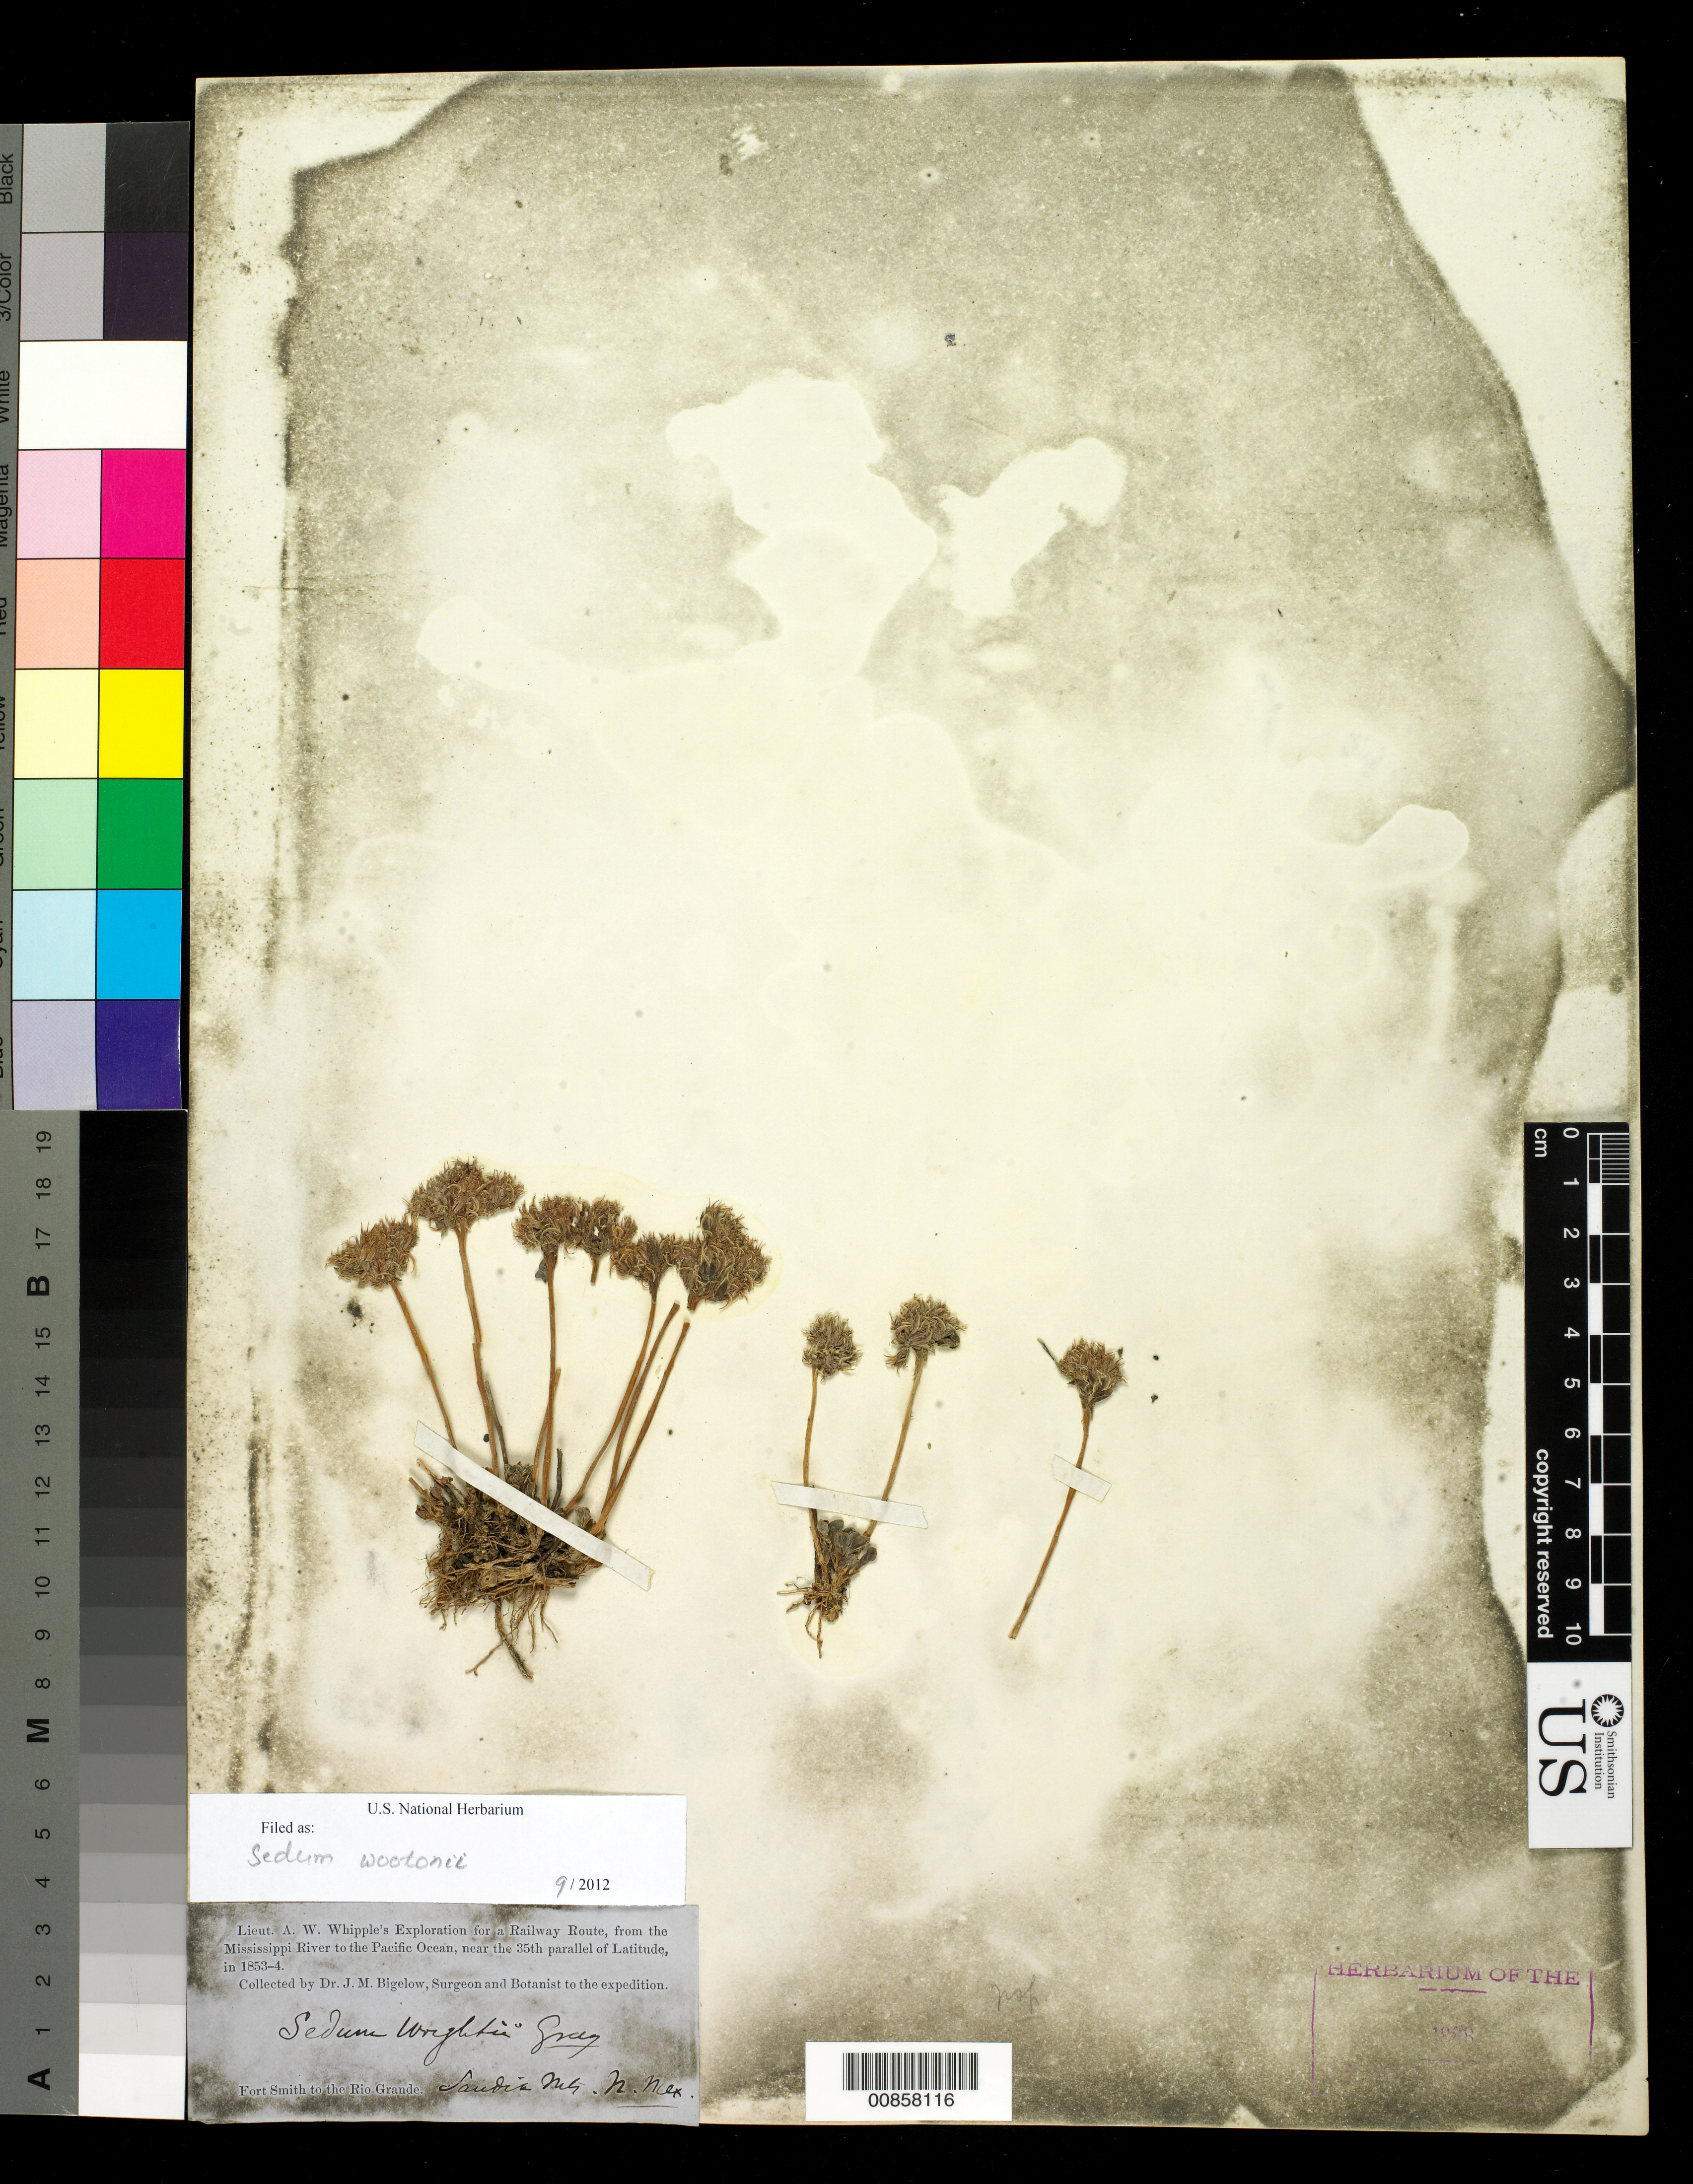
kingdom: Plantae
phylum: Tracheophyta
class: Magnoliopsida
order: Saxifragales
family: Crassulaceae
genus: Sedum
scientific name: Sedum wootonii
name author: Britton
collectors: J. M. Bigelow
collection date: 1853/1854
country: United States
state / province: New Mexico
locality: Fort Smith to the Rio Grande, Sandia Mountains